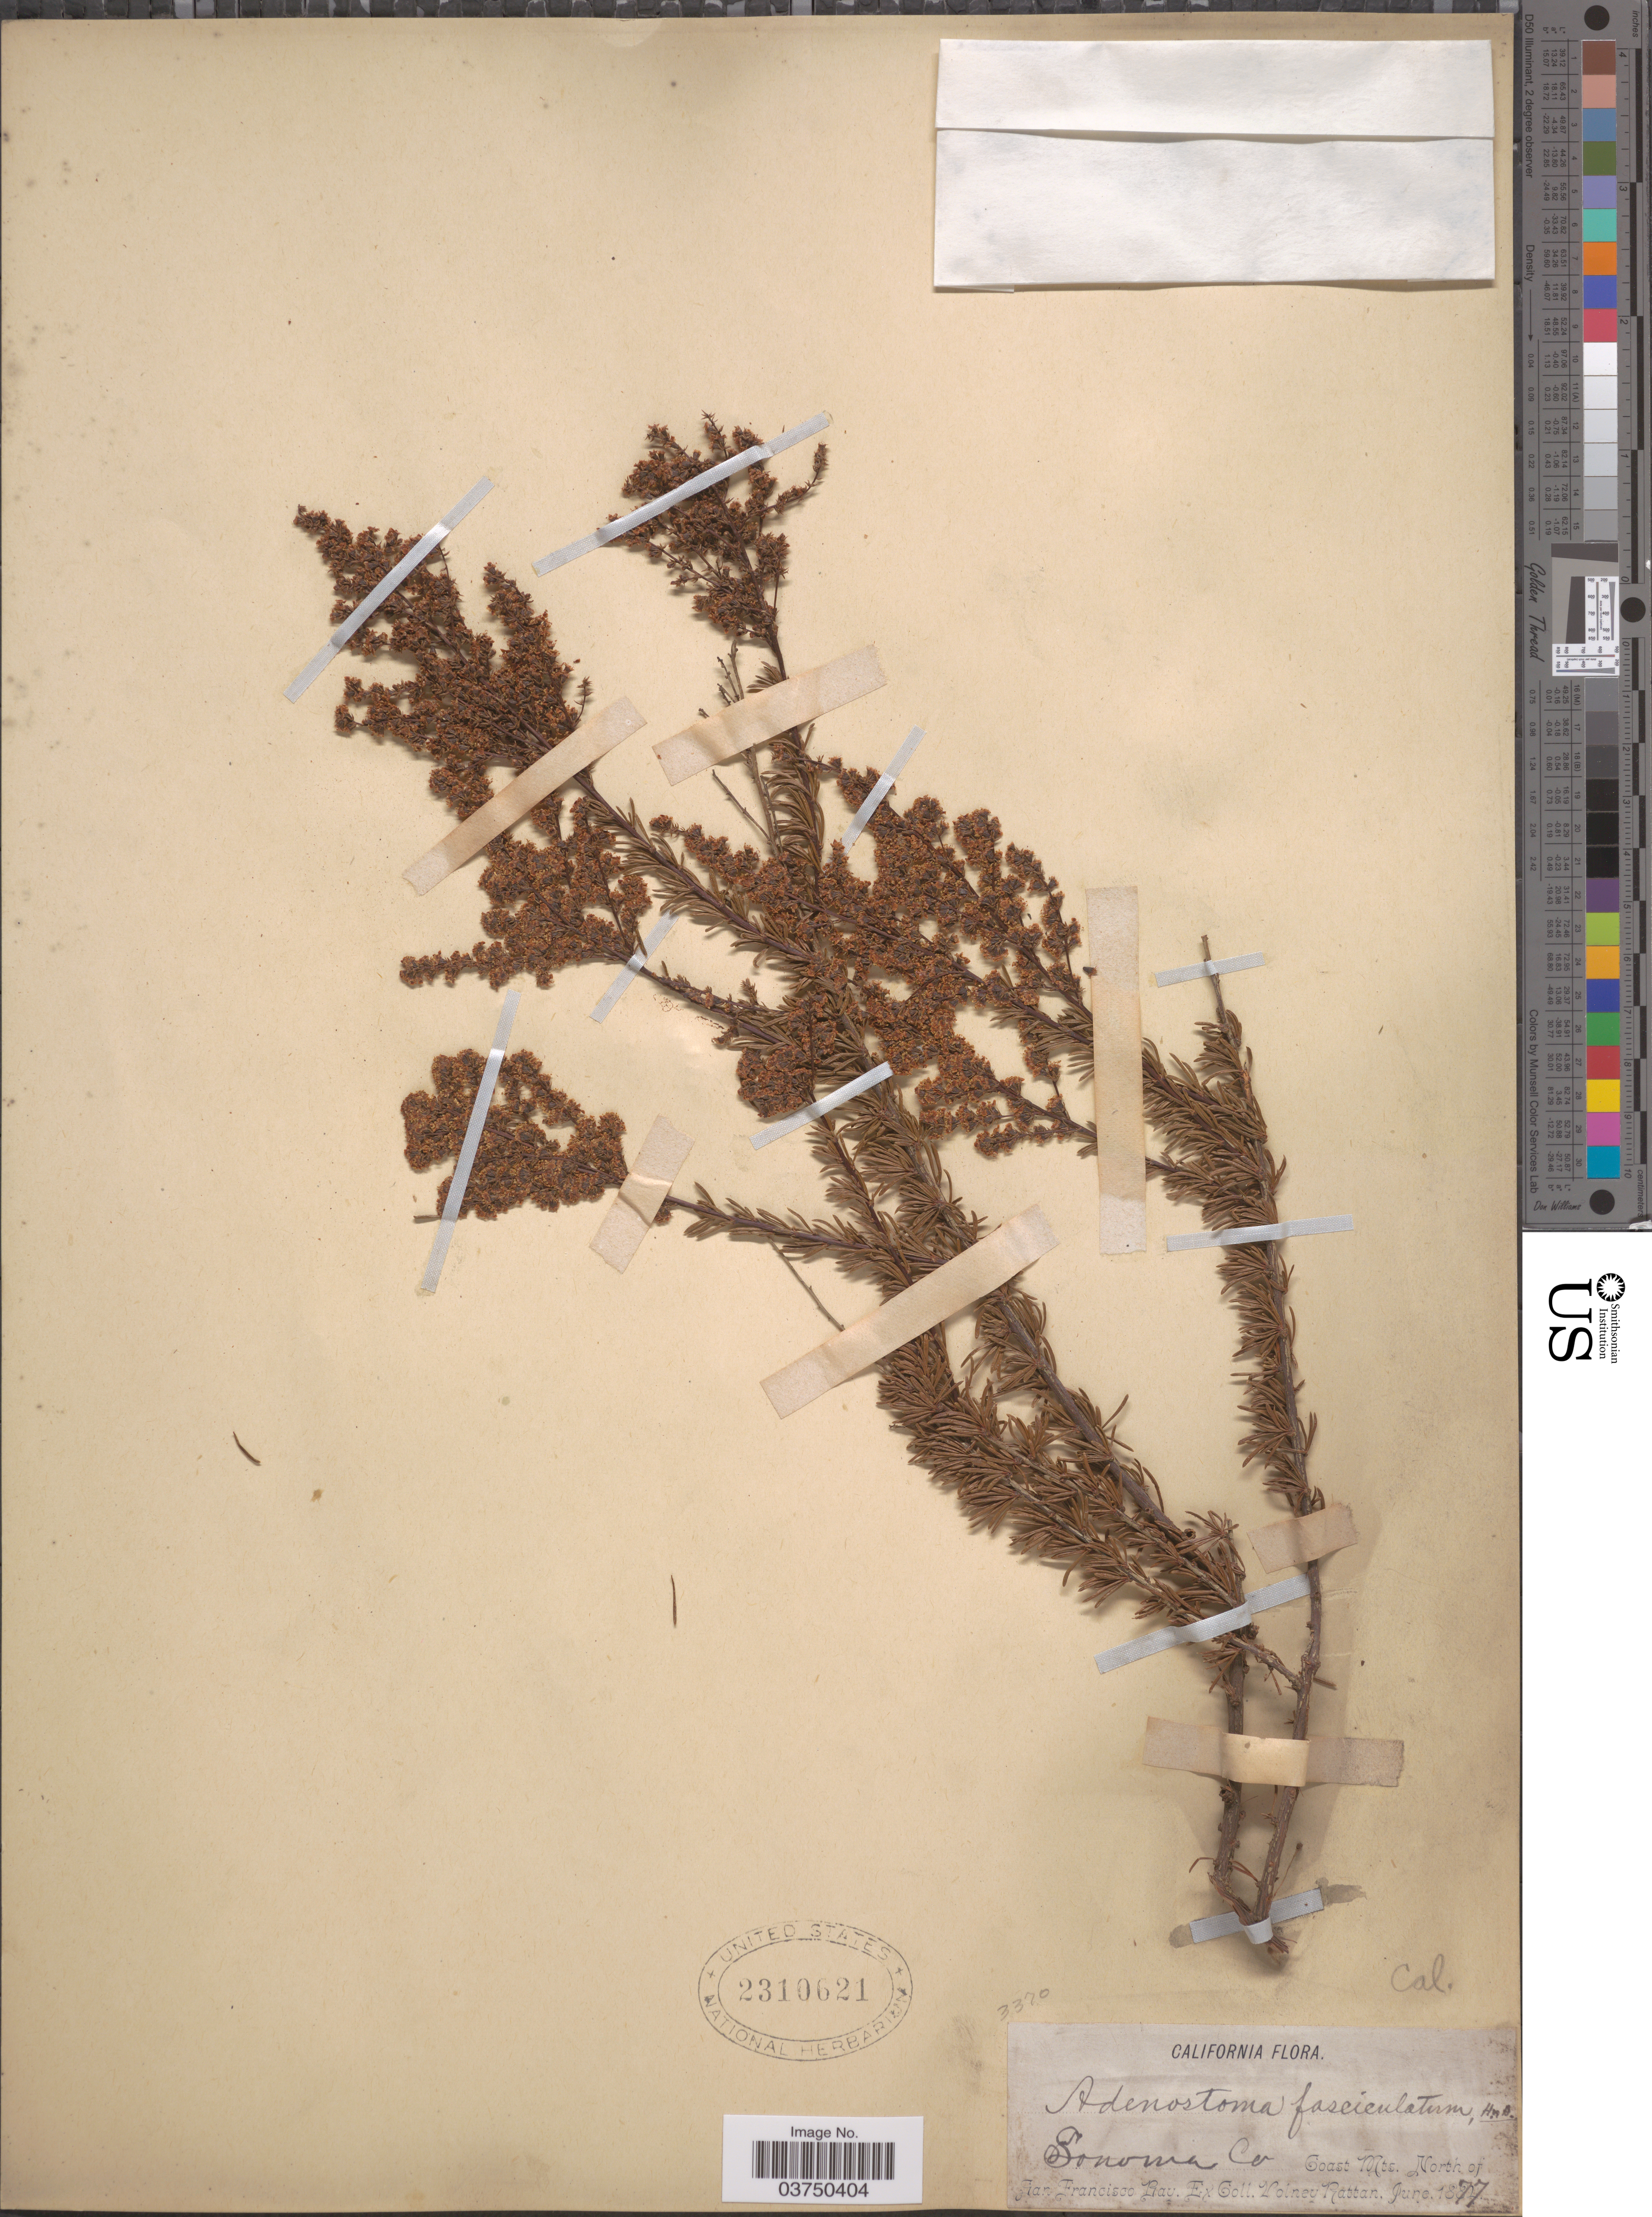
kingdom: Plantae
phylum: Tracheophyta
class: Magnoliopsida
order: Rosales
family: Rosaceae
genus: Adenostoma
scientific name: Adenostoma fasciculatum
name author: Hook. & Arn.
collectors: V. Rattan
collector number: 3370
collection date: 1877-06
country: United States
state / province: California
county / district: San Francisco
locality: Sonoma Co. Coast Mts. North of San Francisco Bay.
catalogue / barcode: US 2310621